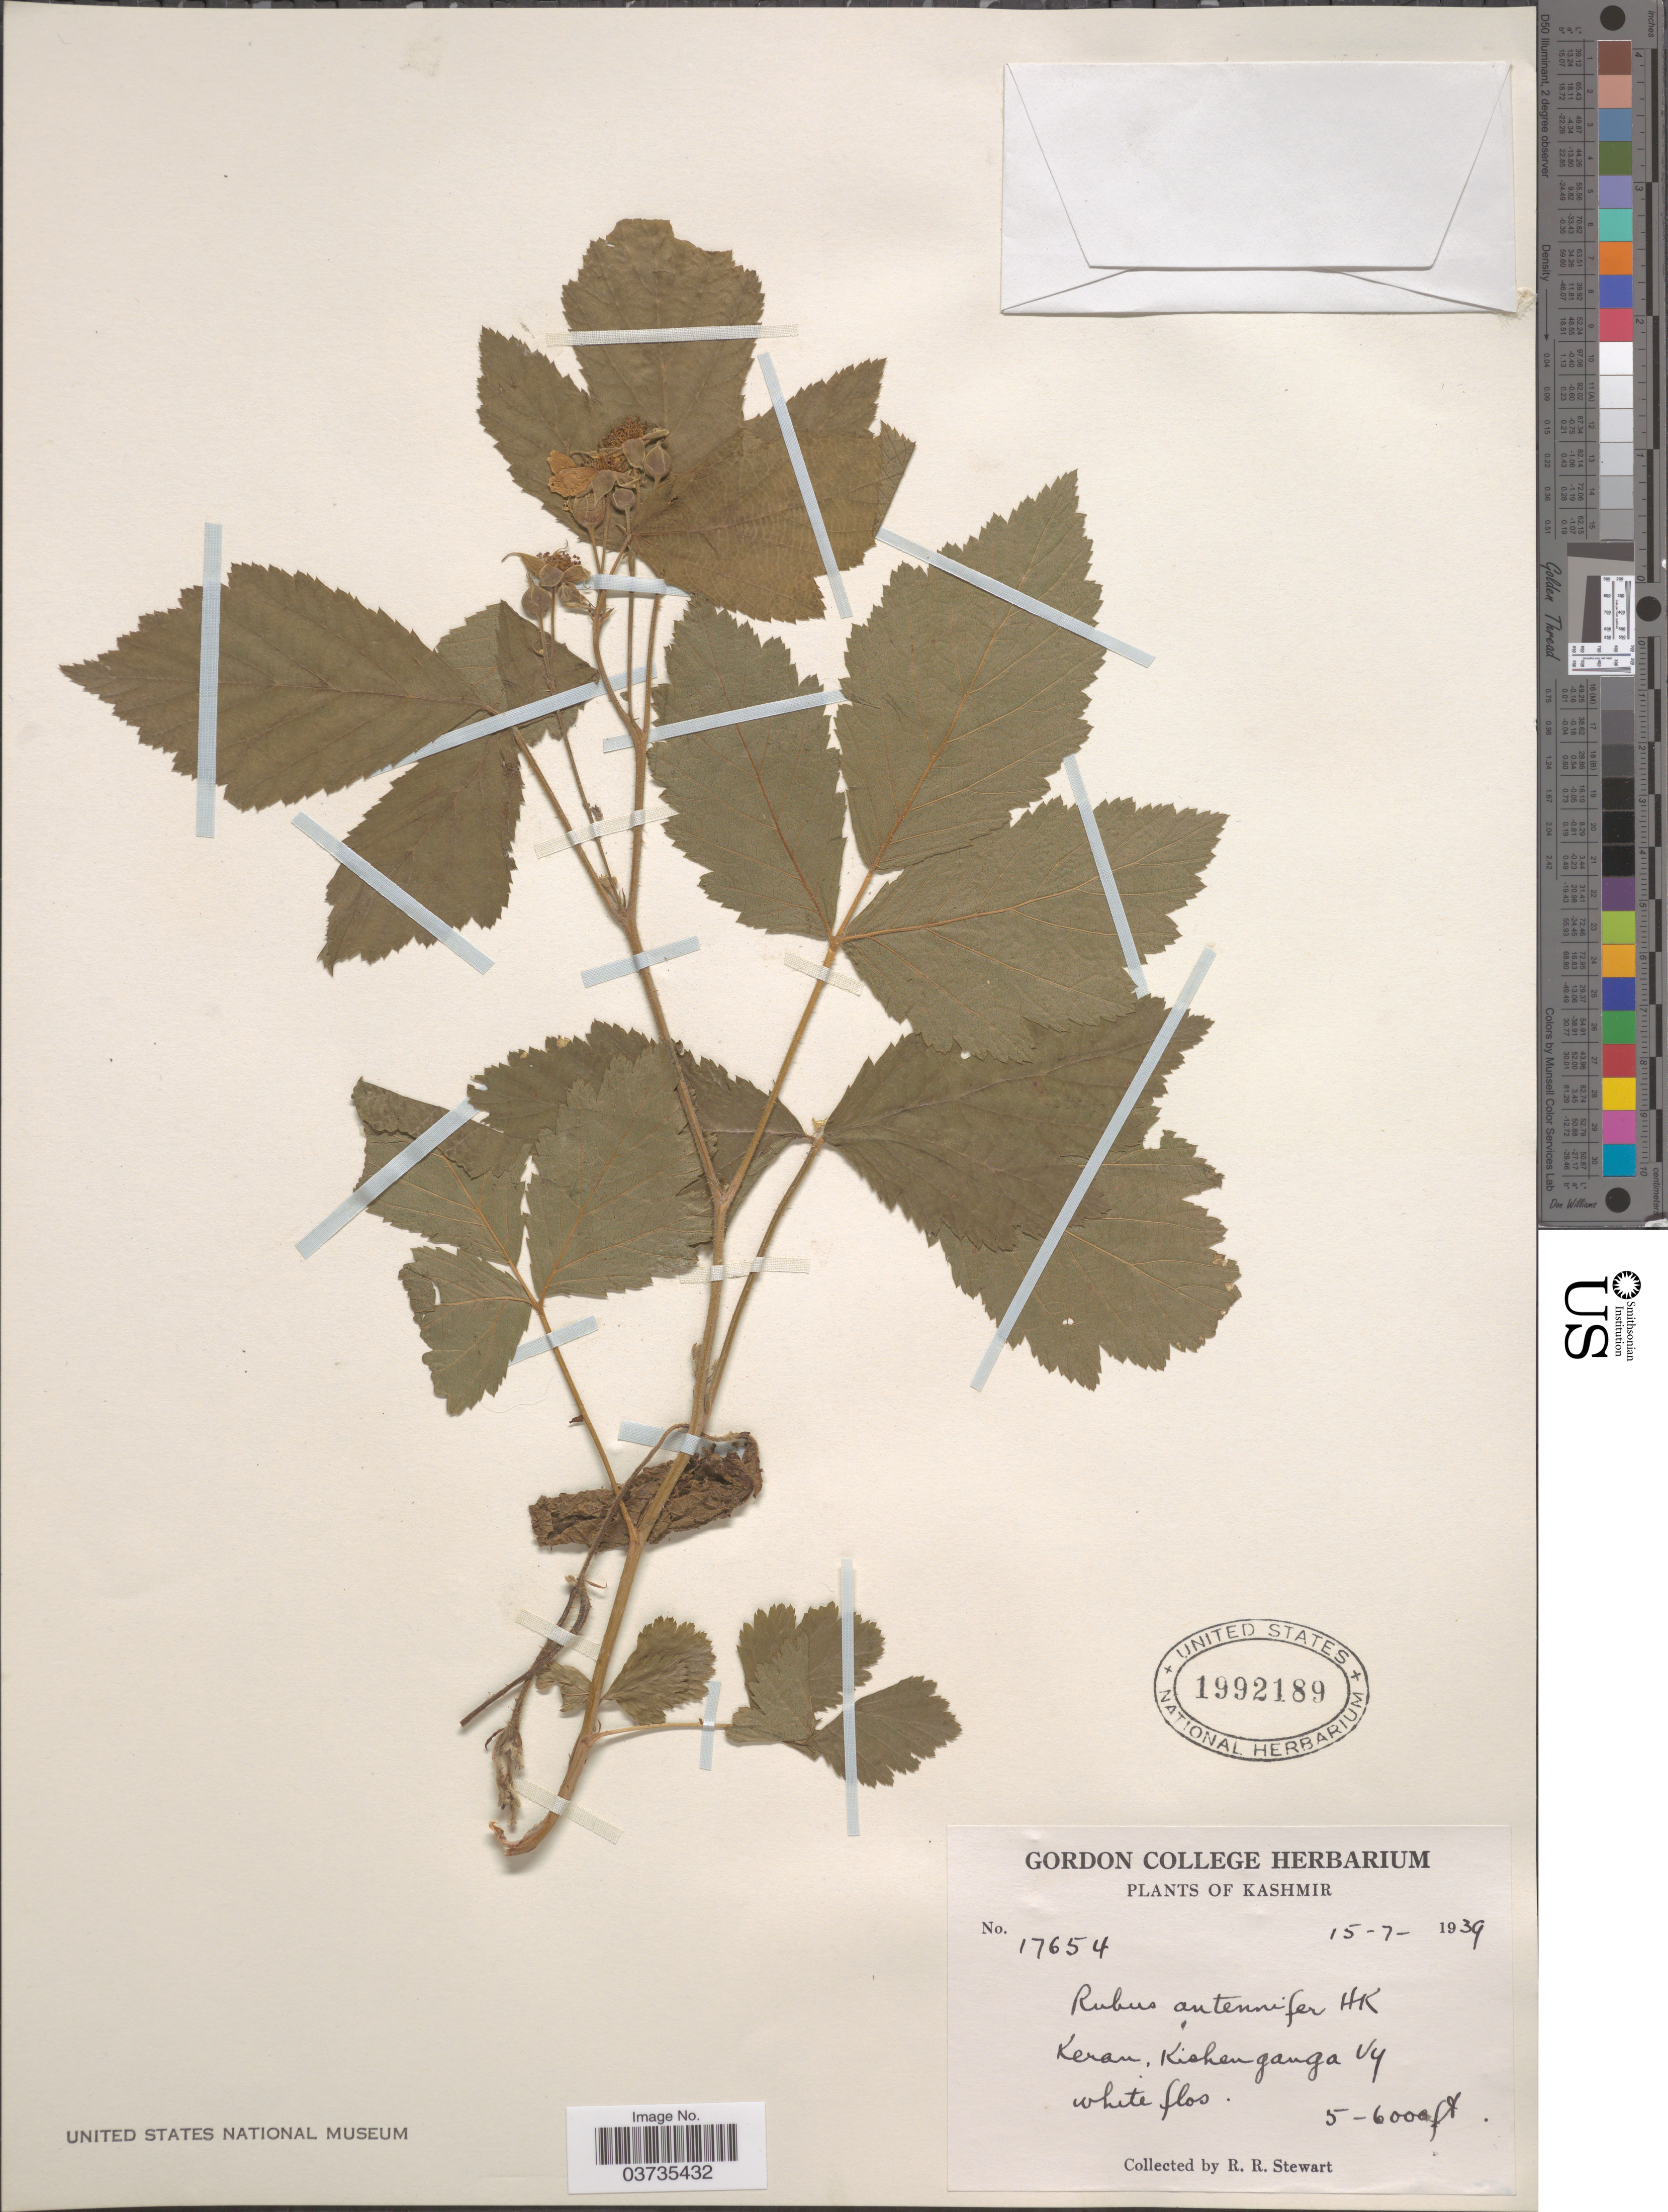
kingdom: Plantae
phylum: Tracheophyta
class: Magnoliopsida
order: Rosales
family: Rosaceae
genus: Rubus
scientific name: Rubus antennifer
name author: Hook. f.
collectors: R. Stewart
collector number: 17654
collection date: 1939-07-15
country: India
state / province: Jammu and Kashmir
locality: Kashmir. Keran, Kishenganga Vy.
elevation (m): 1524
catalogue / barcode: US 1992189